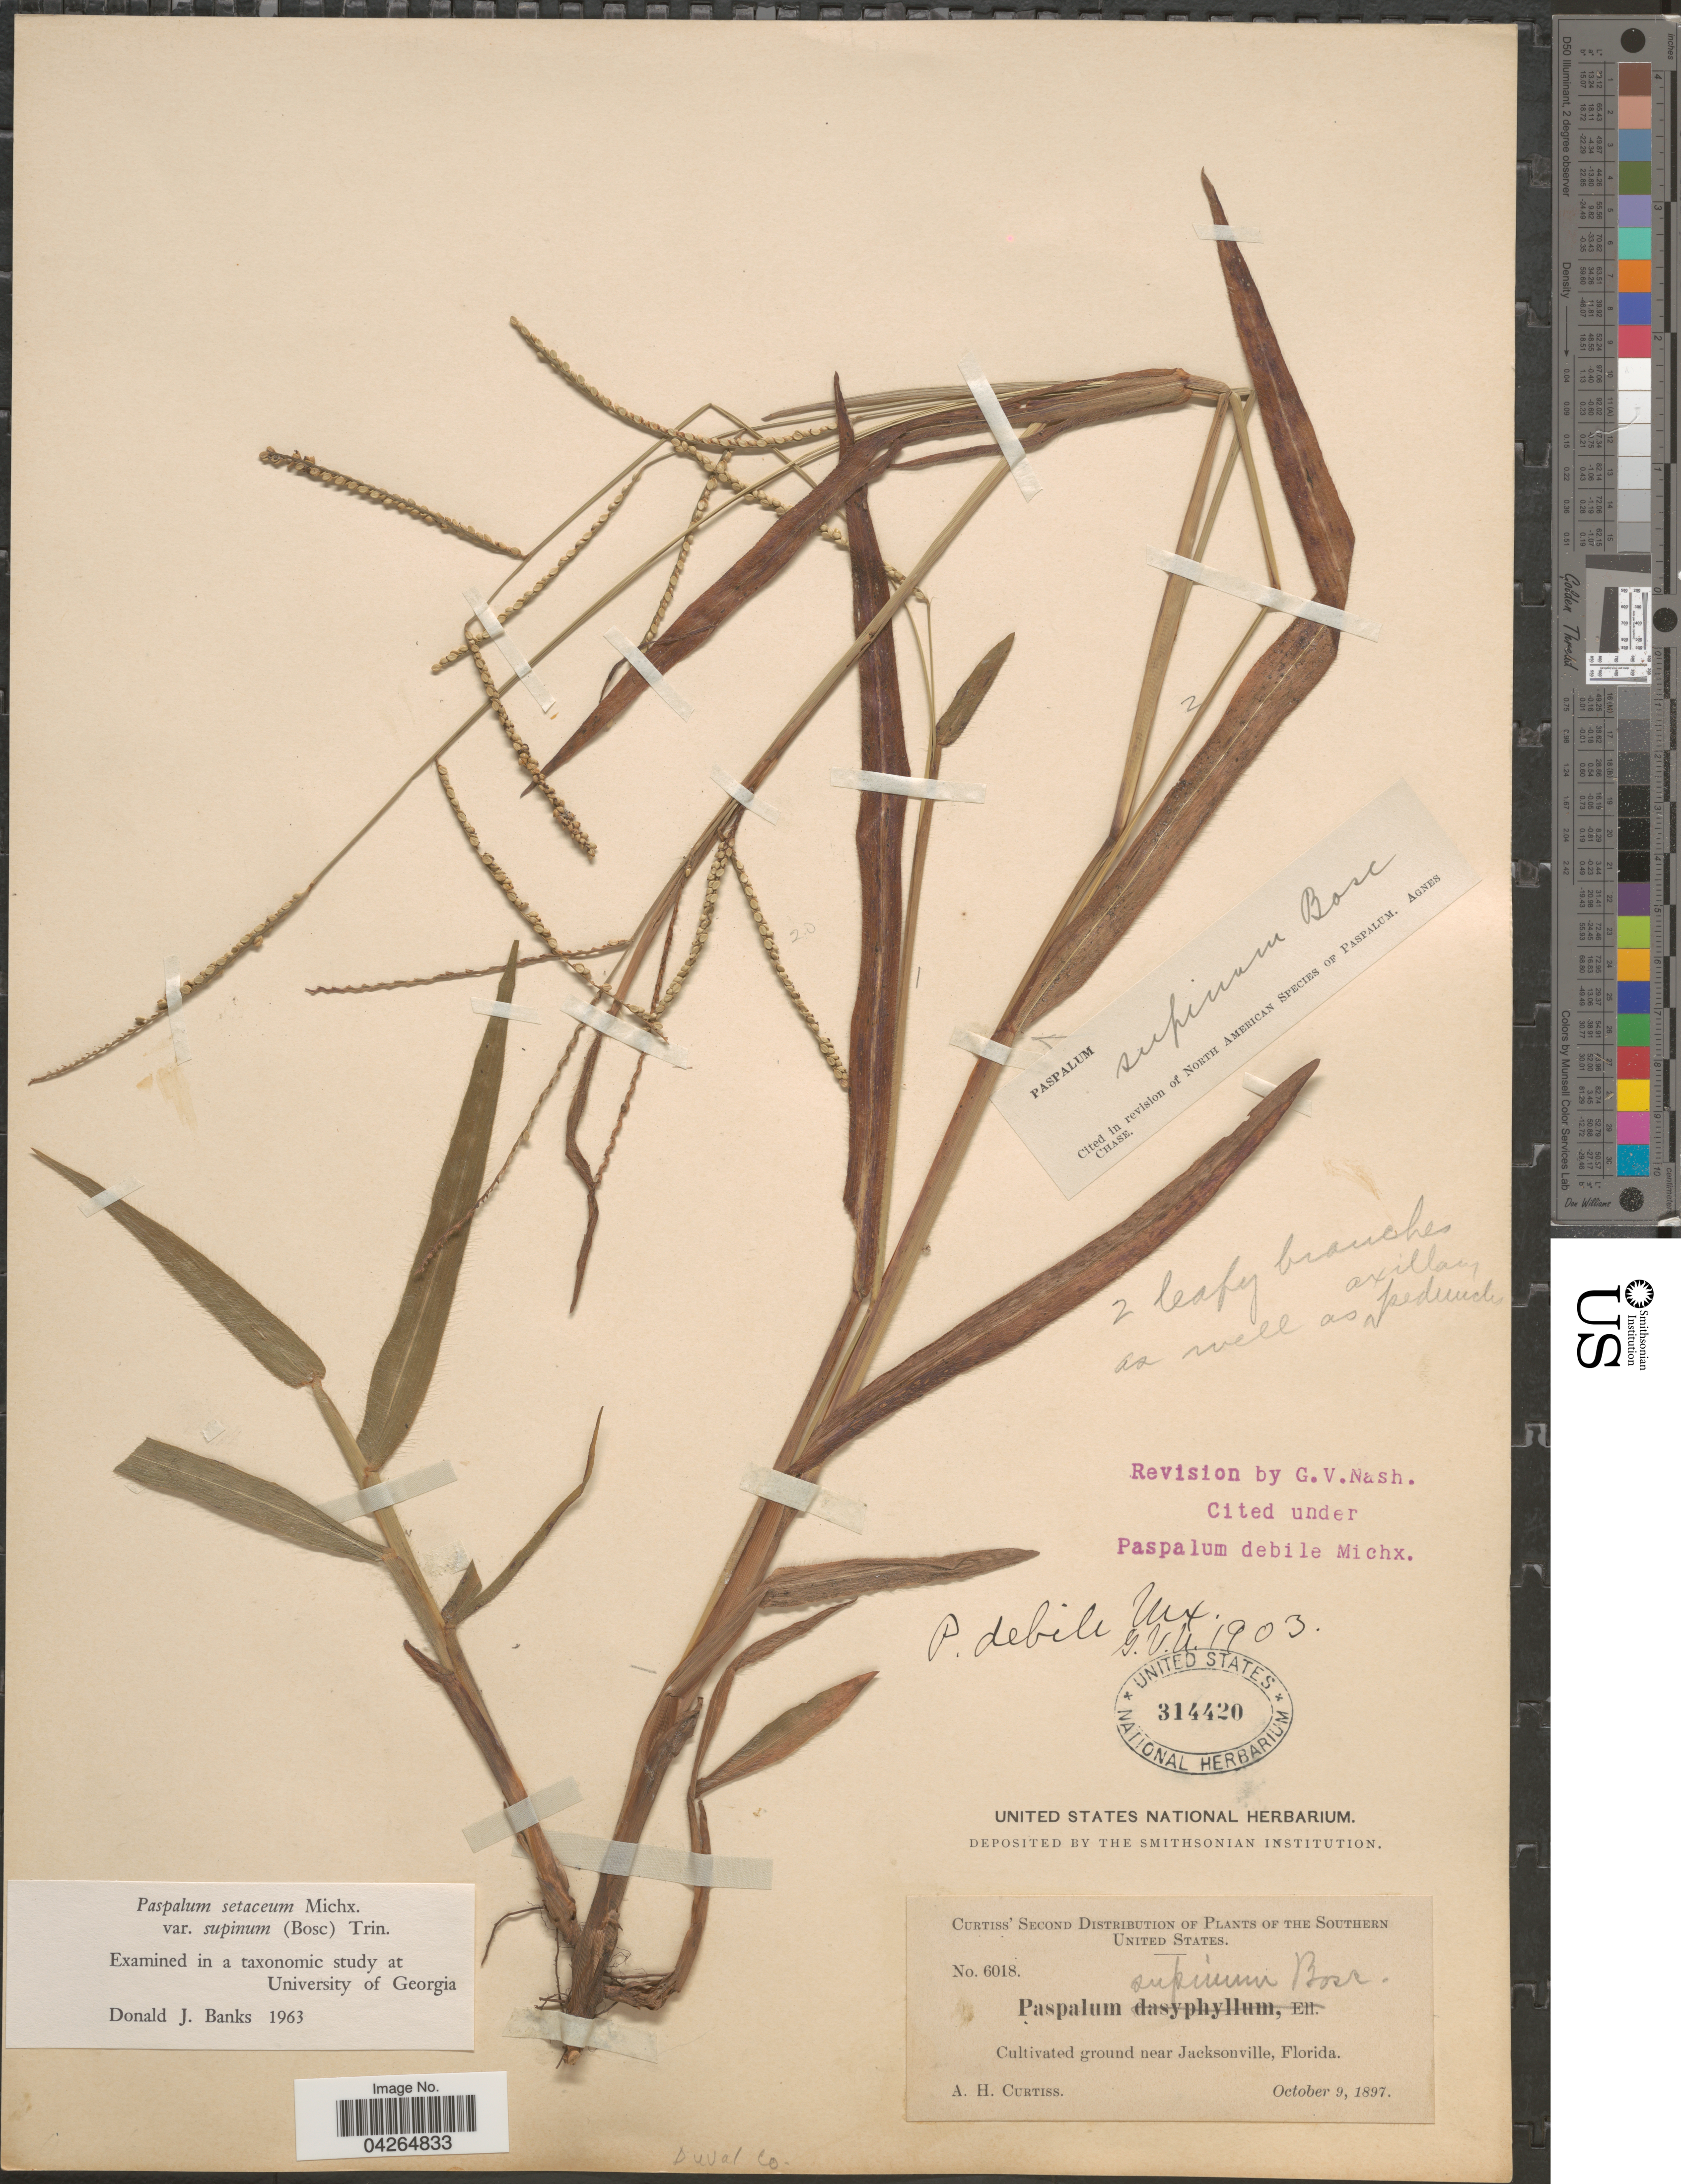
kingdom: Plantae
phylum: Tracheophyta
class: Liliopsida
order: Poales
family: Poaceae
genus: Paspalum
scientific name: Paspalum setaceum var. supinum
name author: (Bosc ex Poir.) Trin.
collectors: A. H. Curtiss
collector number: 6018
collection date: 1897-10-09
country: United States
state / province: Florida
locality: Southern United States. Cultivated ground near Jacksonville. Duval Co.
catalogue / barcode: US 314420